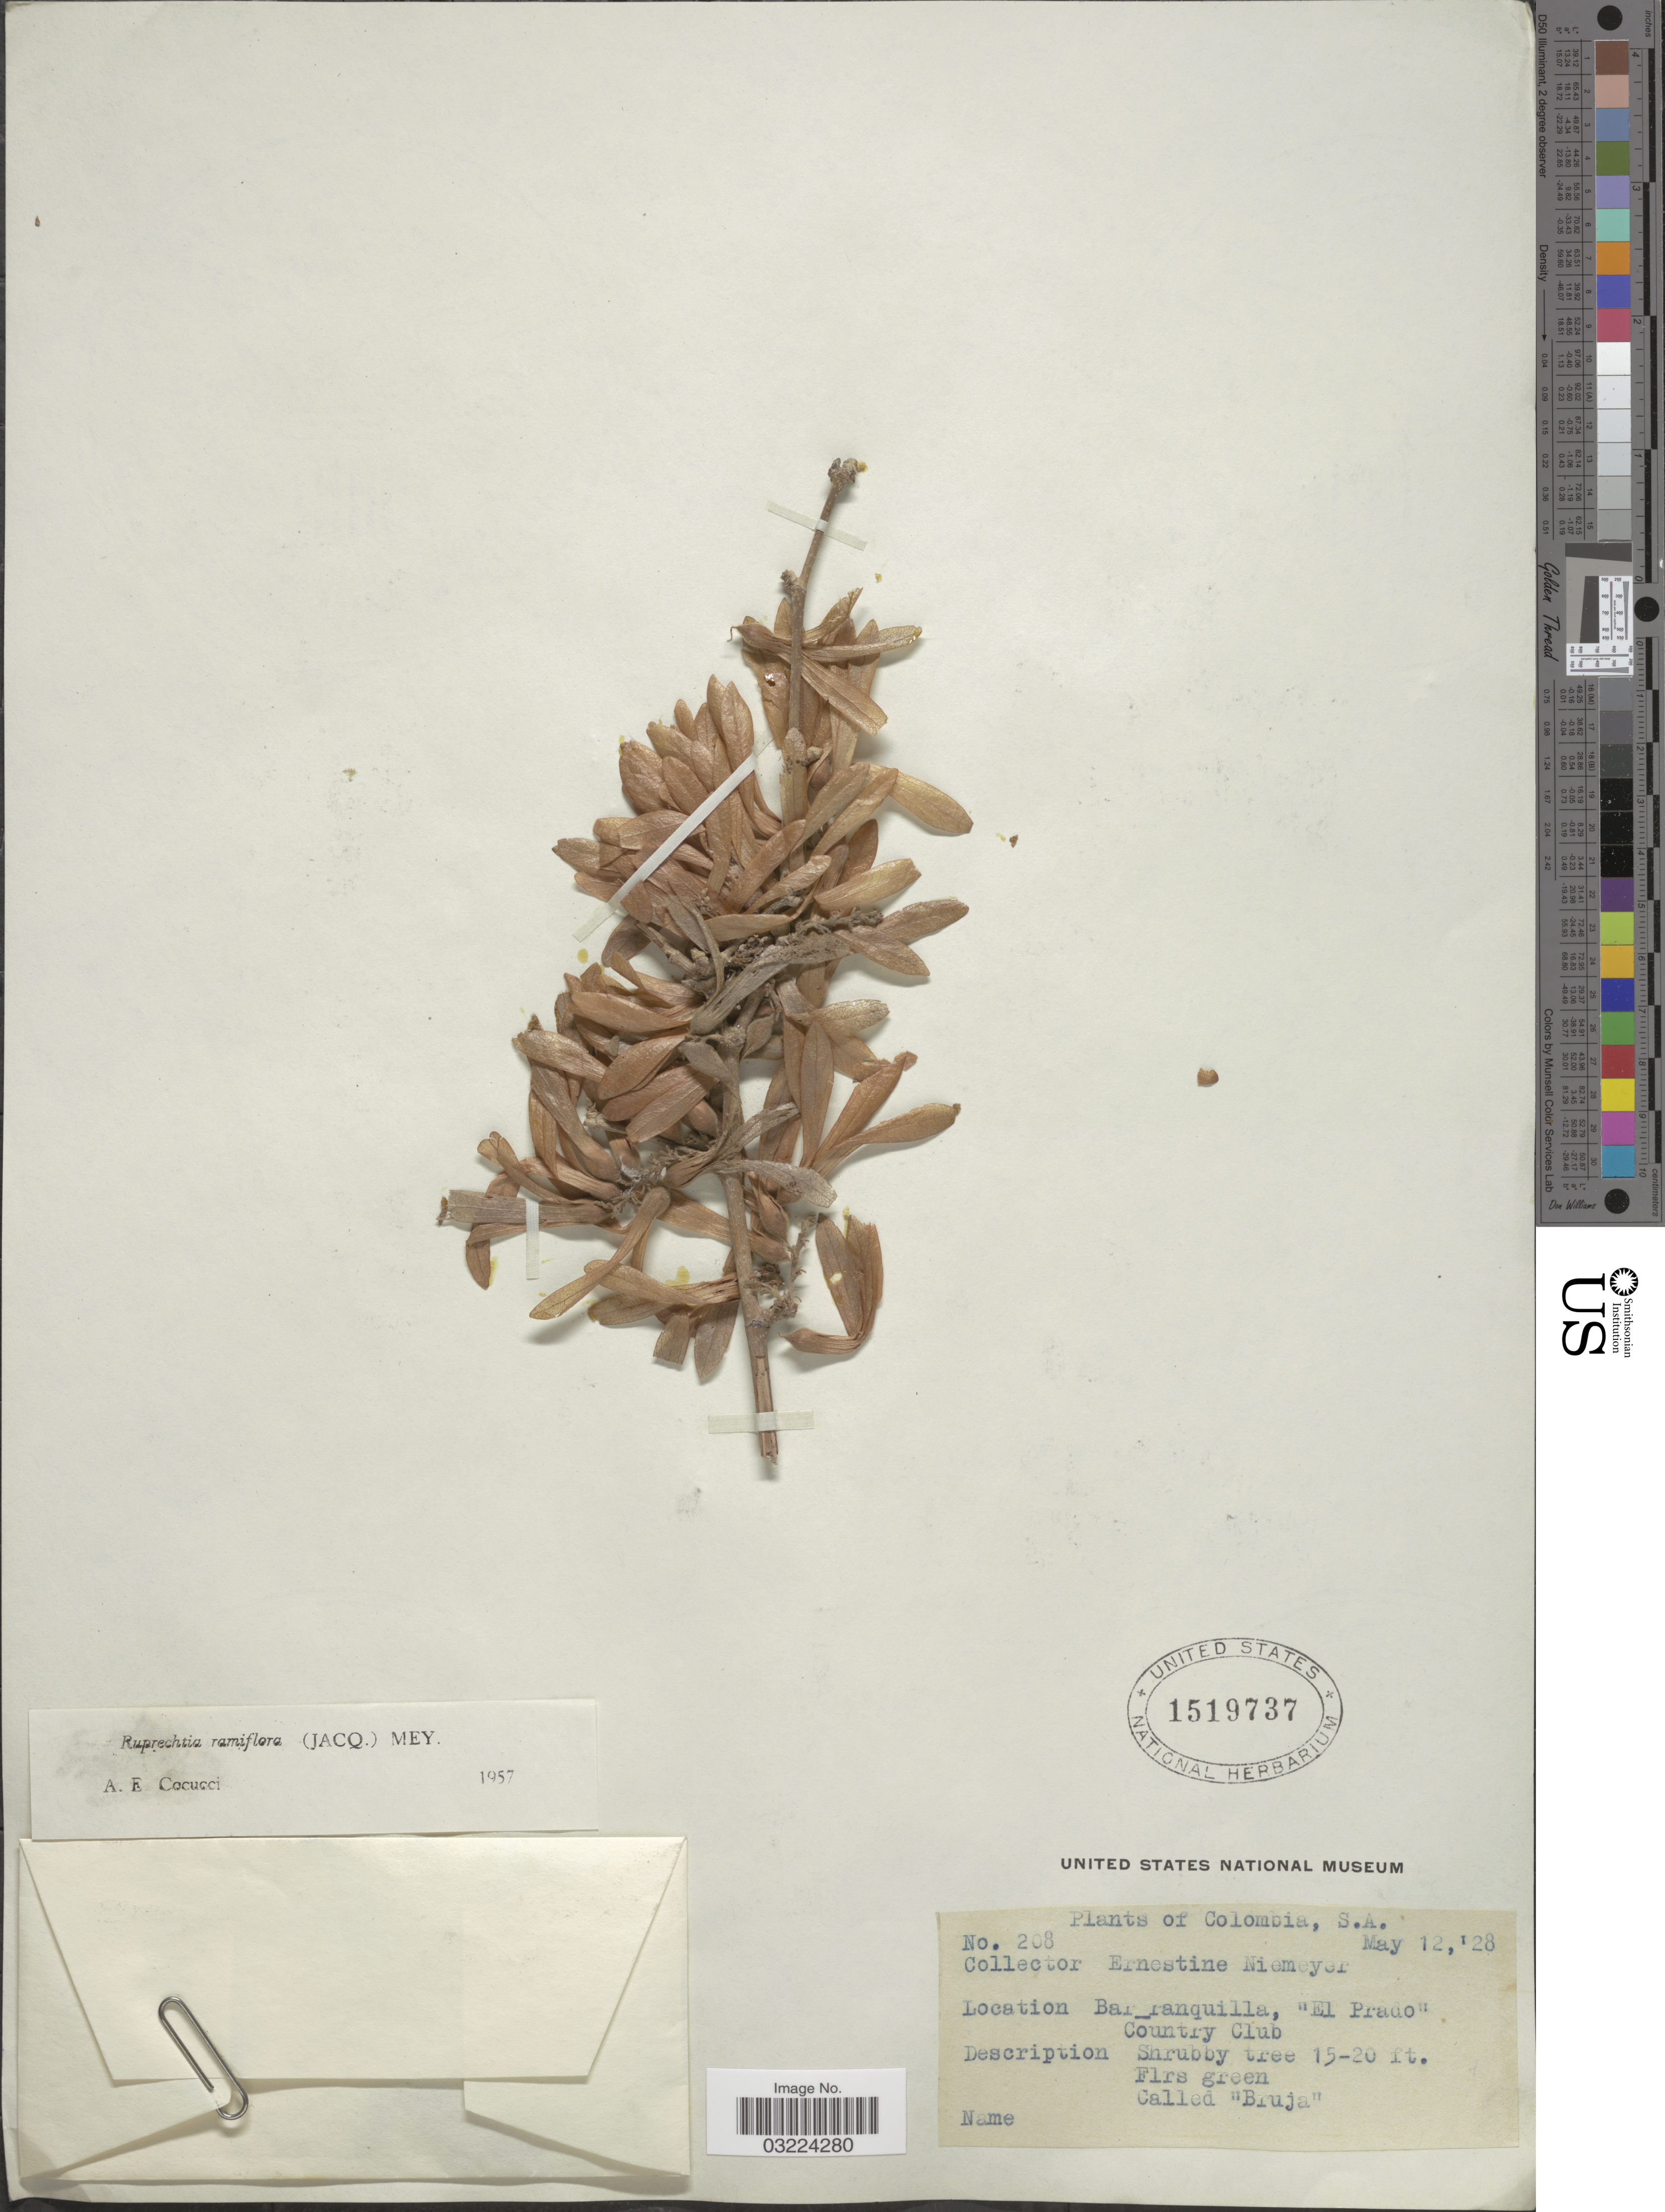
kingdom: Plantae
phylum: Tracheophyta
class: Magnoliopsida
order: Caryophyllales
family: Polygonaceae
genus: Ruprechtia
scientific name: Ruprechtia ramiflora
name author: (Jacq.) C.A. Mey.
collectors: E. H. Niemeyer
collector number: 208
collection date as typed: Transcribed d/m/y: 12/5/28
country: Colombia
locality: Bar_ranquilla, "El Prado" Country Club.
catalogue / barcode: US 1519737